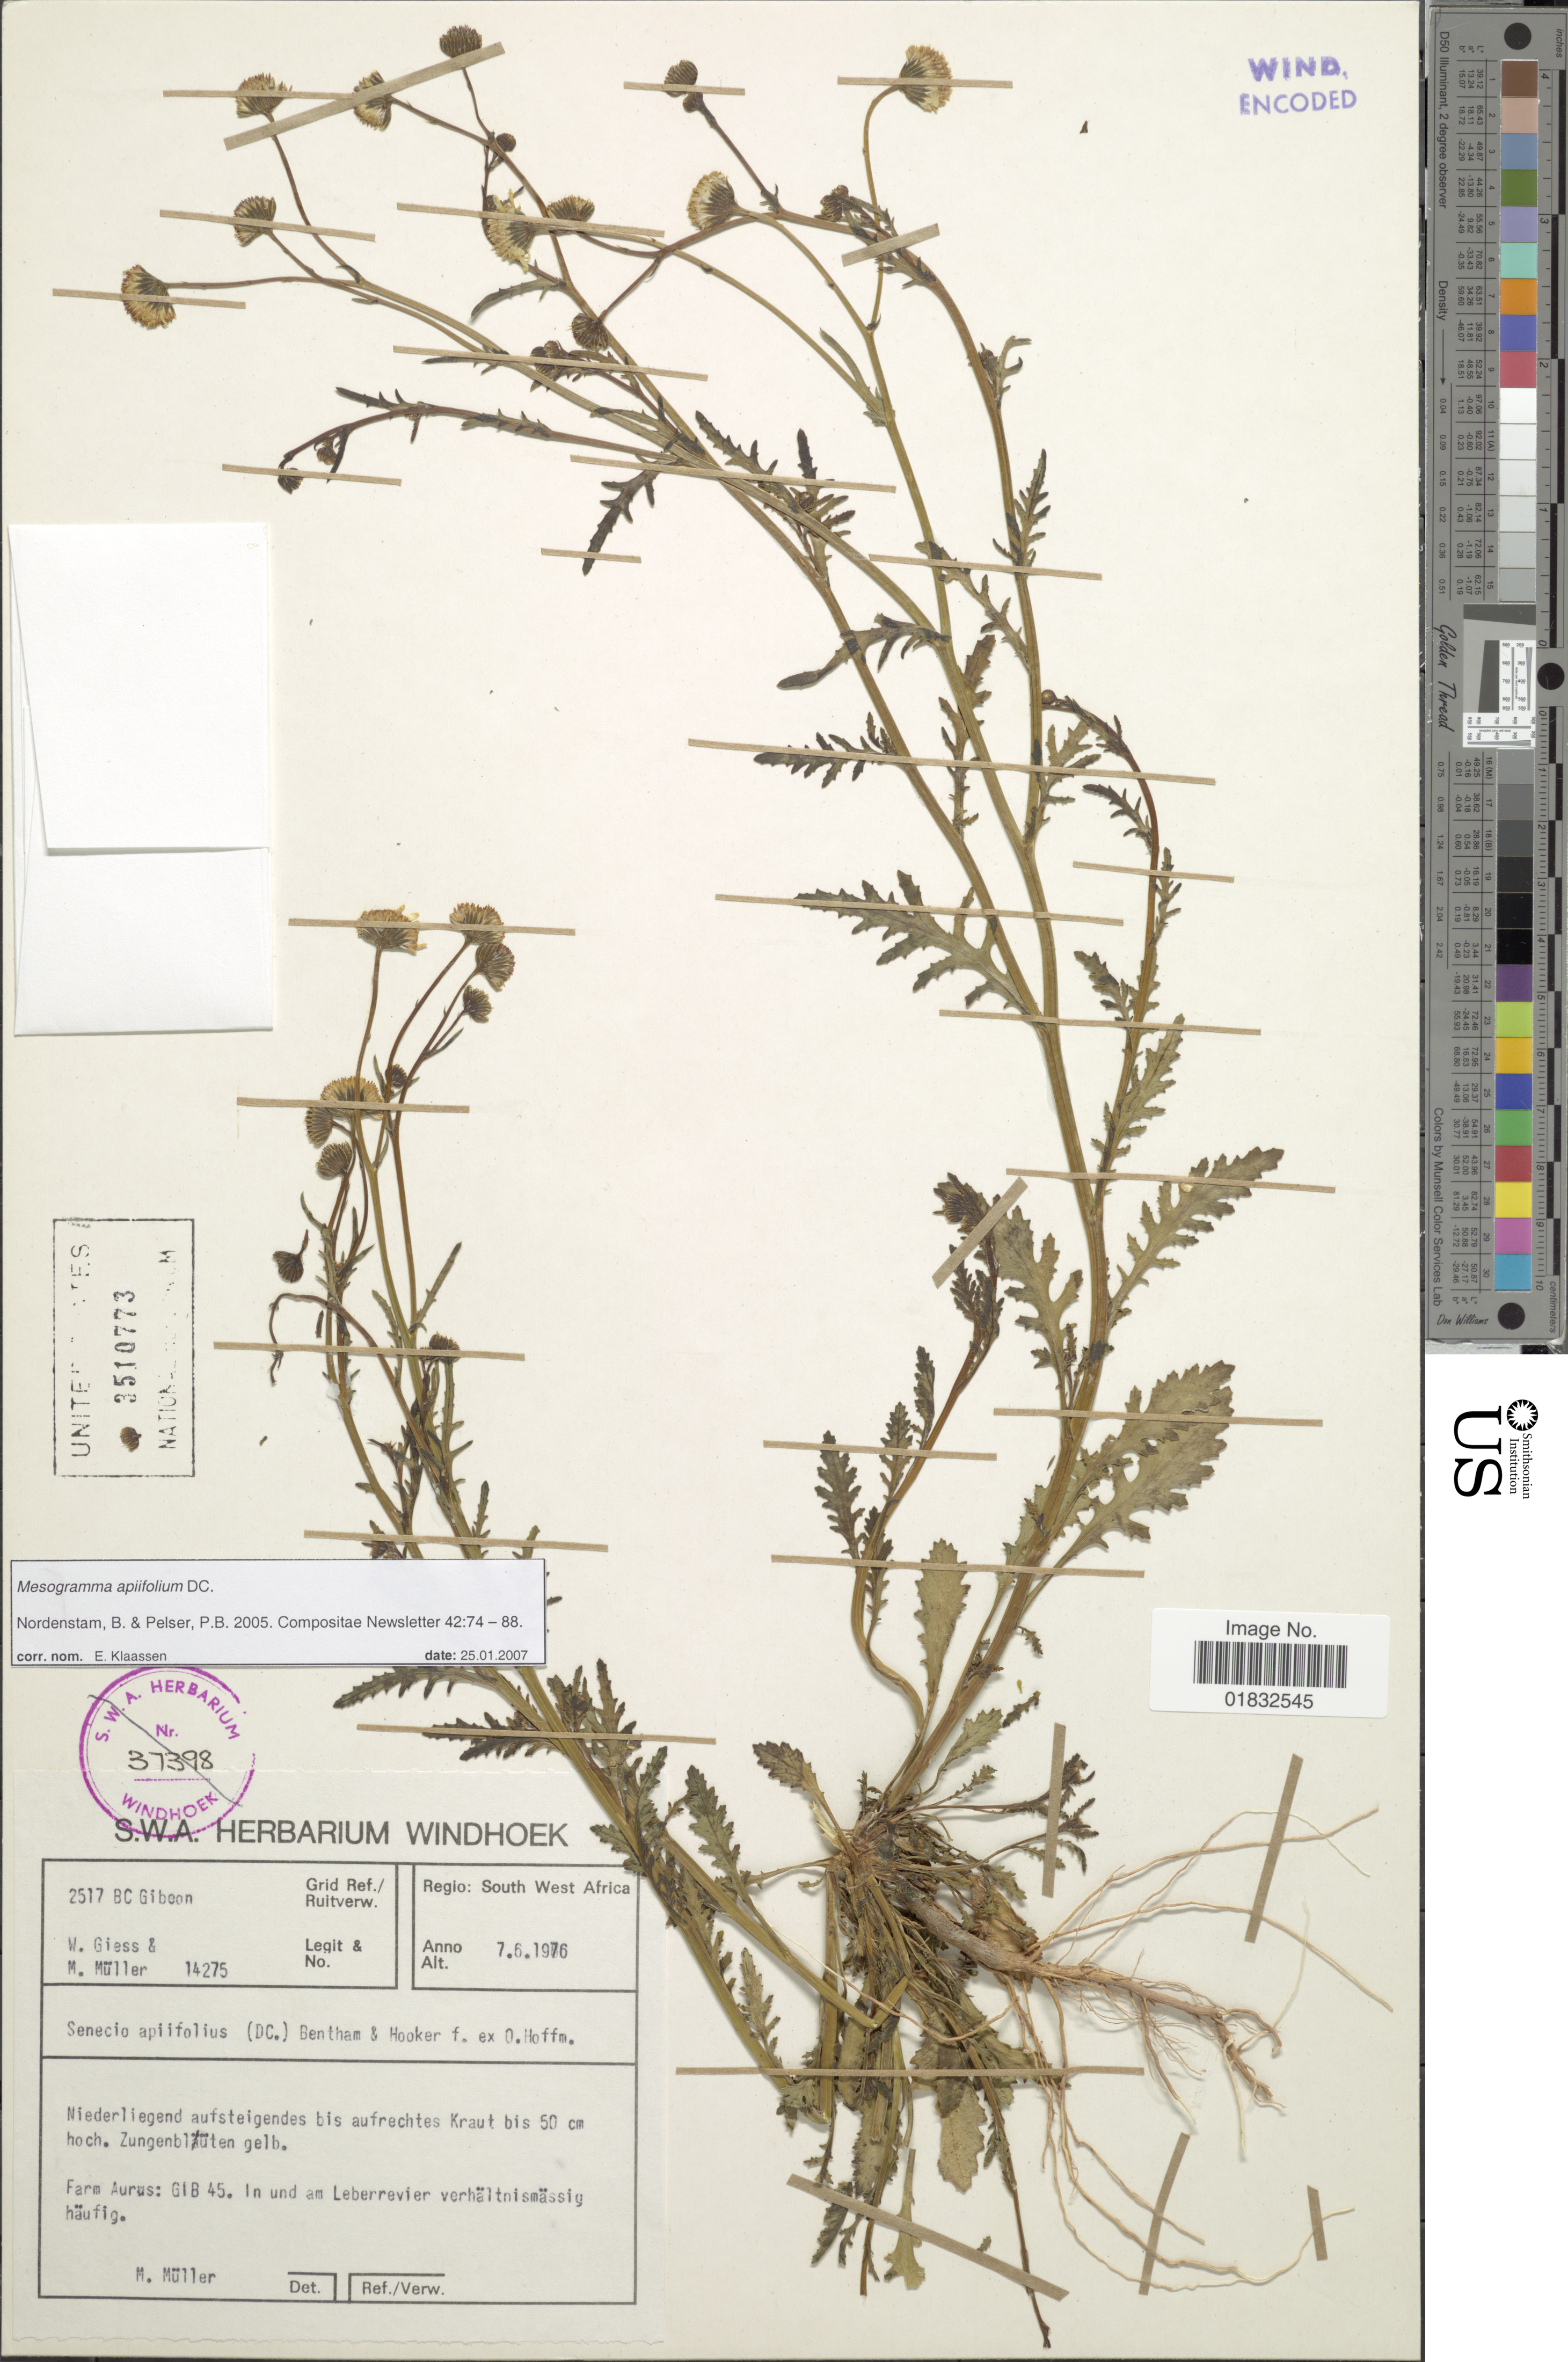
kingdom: Plantae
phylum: Tracheophyta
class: Magnoliopsida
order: Asterales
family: Asteraceae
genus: Mesogramma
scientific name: Mesogramma apiifolium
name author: DC.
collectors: W. Giess & M. Muller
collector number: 14275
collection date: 1976-06-07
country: Namibia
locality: Regio South West Africa, BC Gibeon, Niederliegend aufsteigendes bis aufrechtes Kraut bis 50 cm hoch. Zungenblüten gelb. Farm Aurus: GIB 45. In und am Leberrevier verhältnismässig häufig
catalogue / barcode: US 3510773